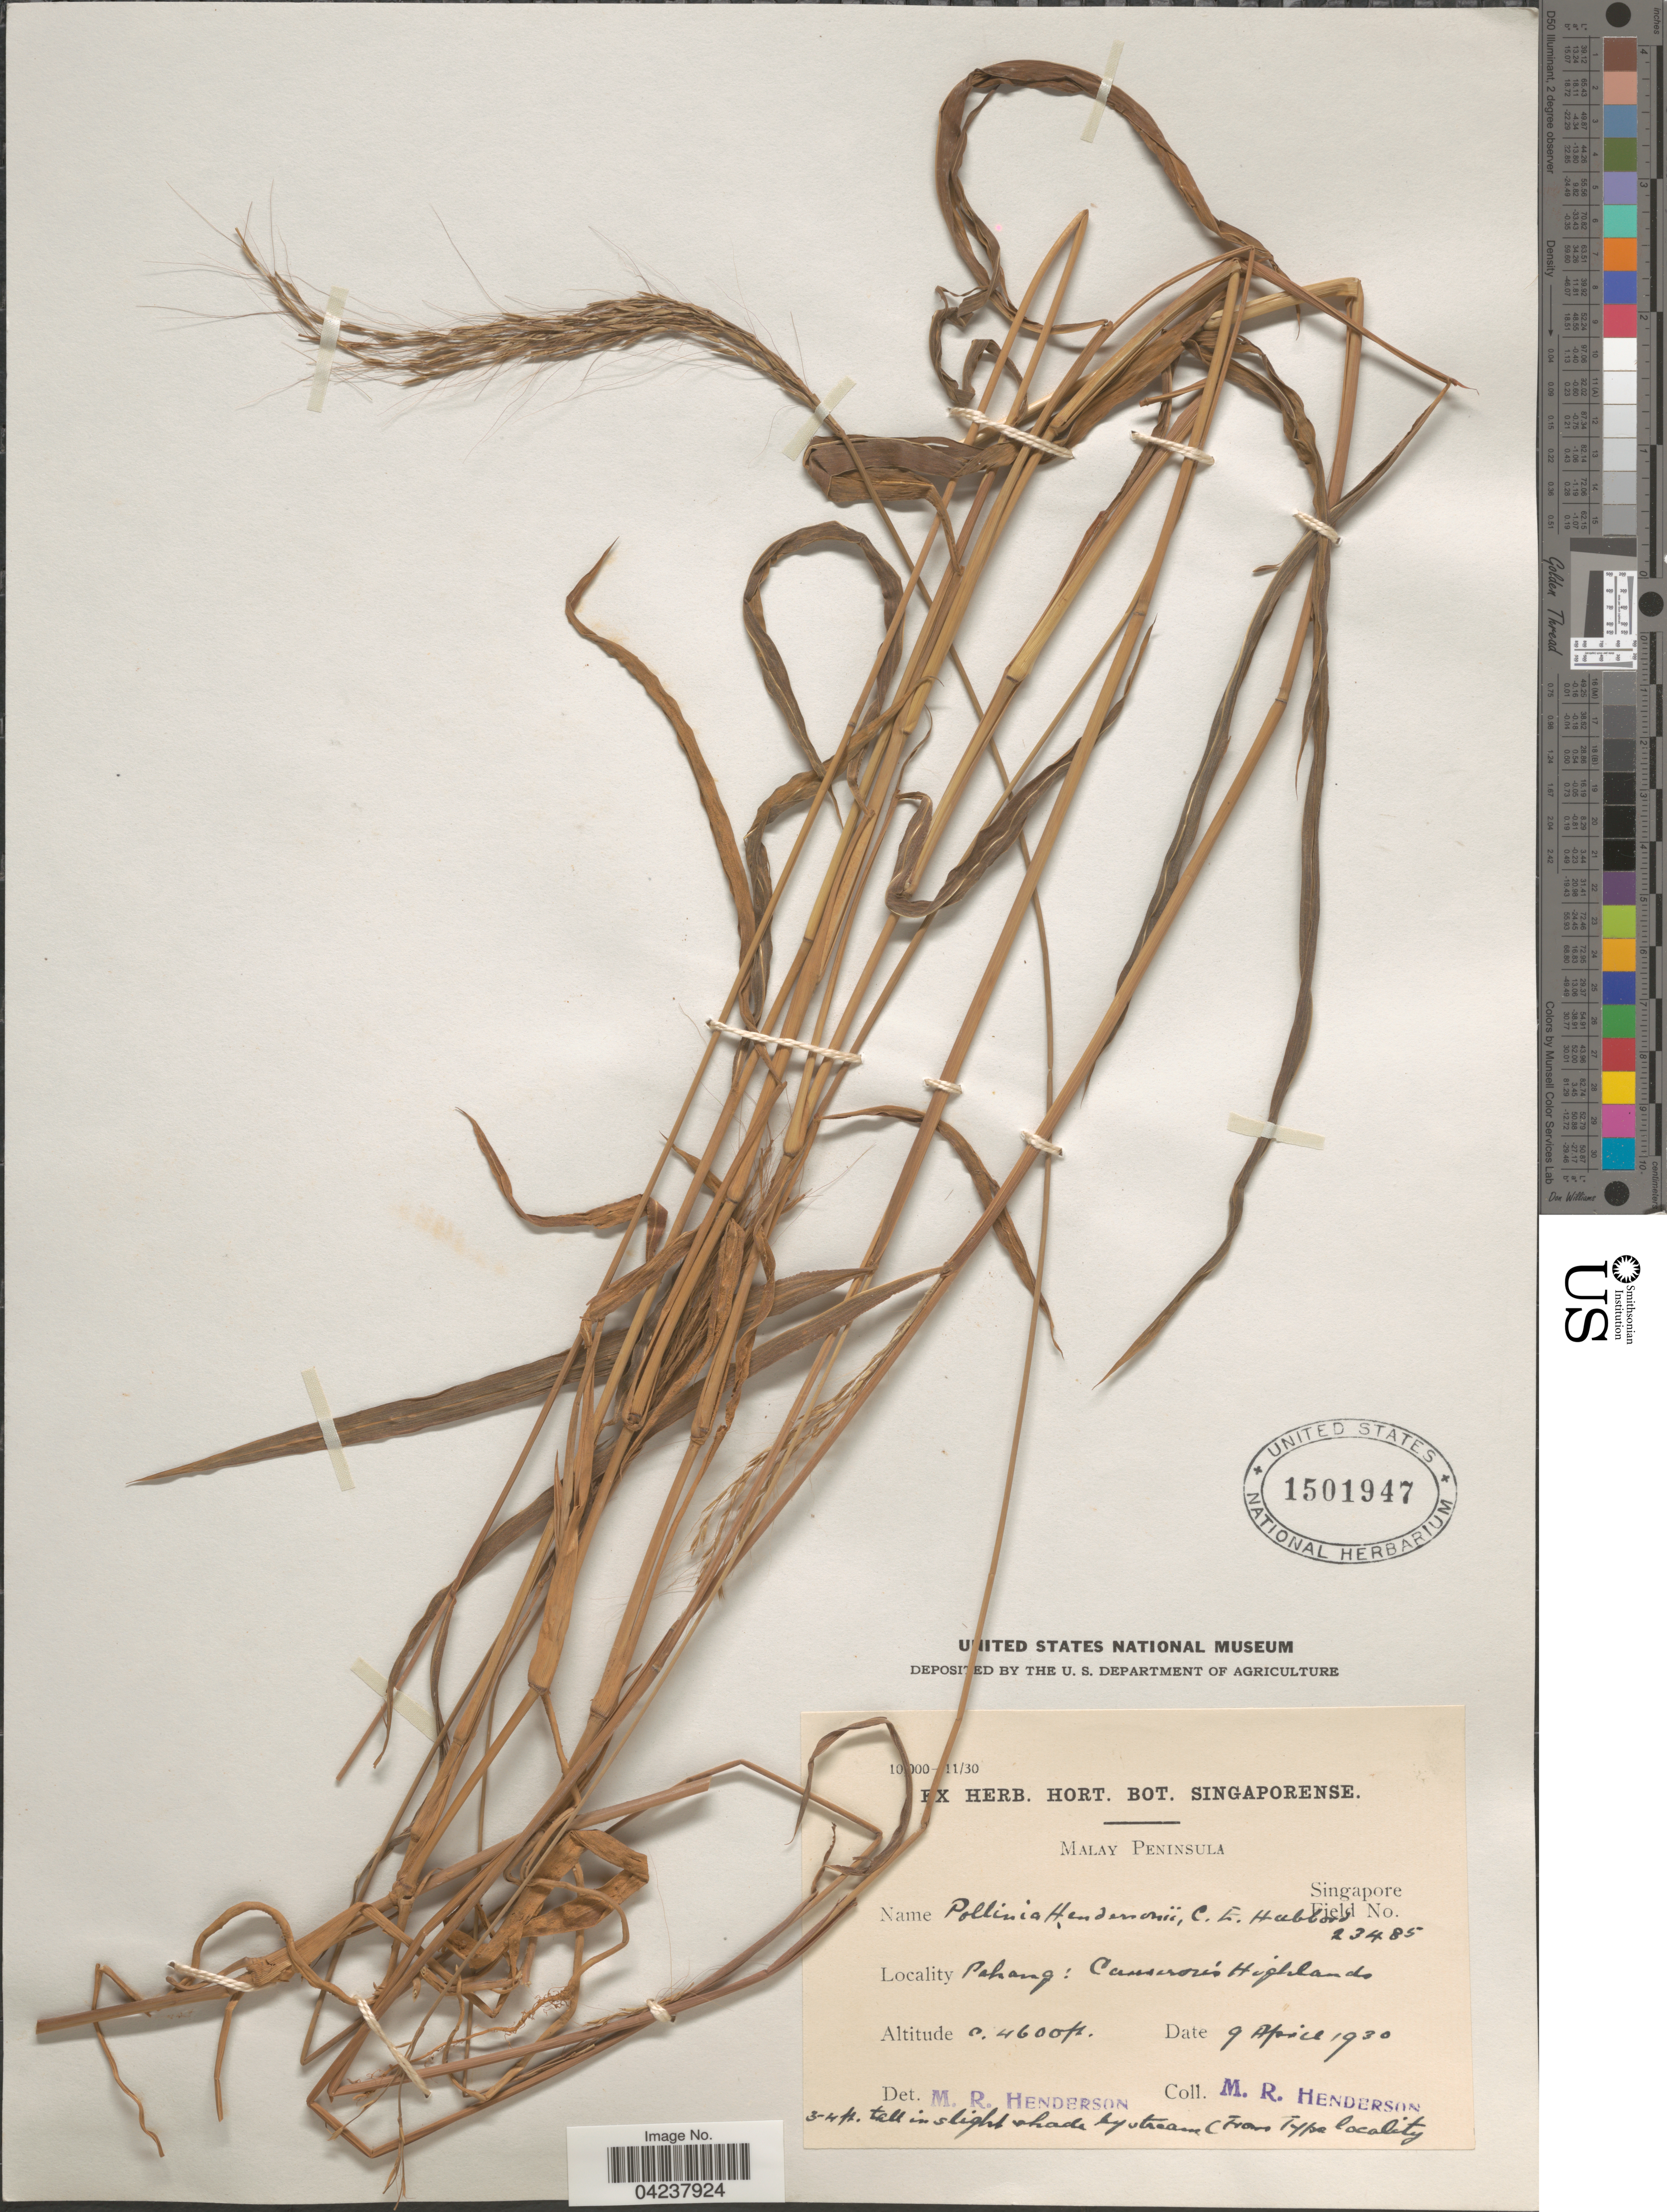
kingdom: Plantae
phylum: Tracheophyta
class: Liliopsida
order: Poales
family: Poaceae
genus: Microstegium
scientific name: Microstegium geniculatum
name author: (Hayata) Honda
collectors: M. Henderson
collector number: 23485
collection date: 1930-04-09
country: Malaysia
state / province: Pahang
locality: Malay Peninsula. Cameron's Highlands.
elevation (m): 1402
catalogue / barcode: US 1501947